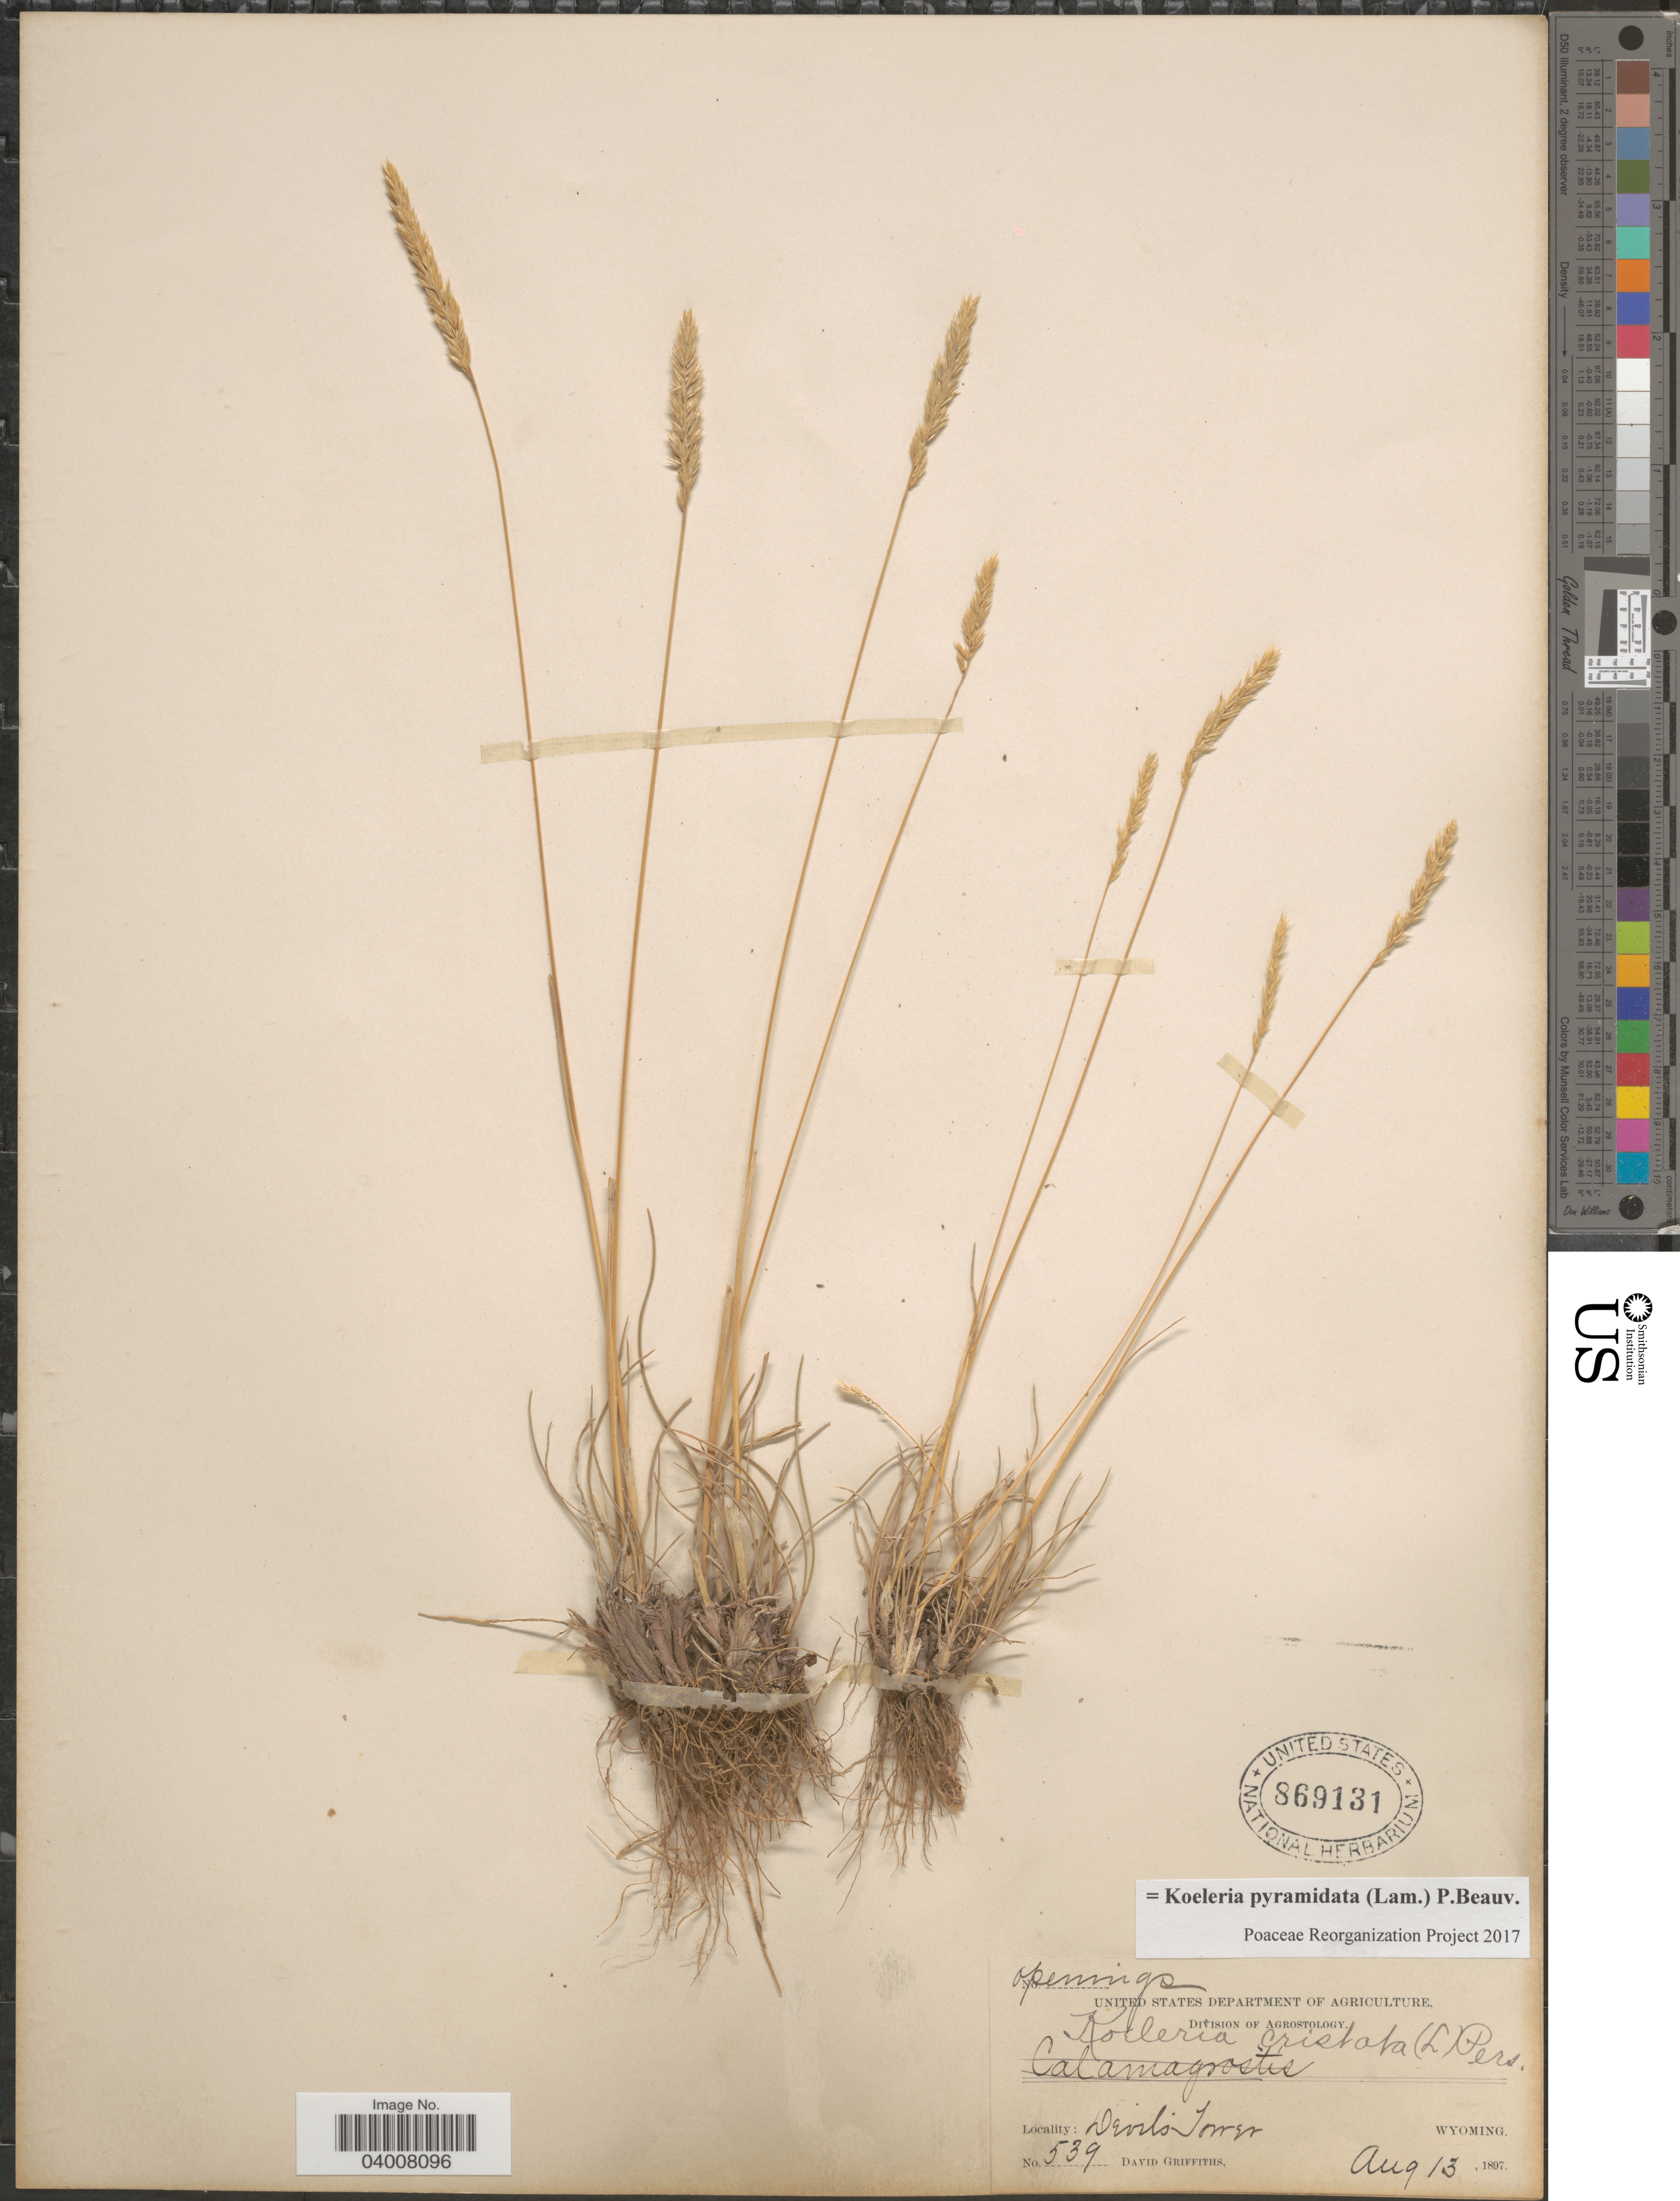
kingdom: Plantae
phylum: Tracheophyta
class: Liliopsida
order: Poales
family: Poaceae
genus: Koeleria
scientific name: Koeleria pyramidata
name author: (Lam.) P. Beauv.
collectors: D. Griffiths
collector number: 539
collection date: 1897-08-13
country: United States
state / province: Wyoming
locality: Devils Tower.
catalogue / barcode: US 869131